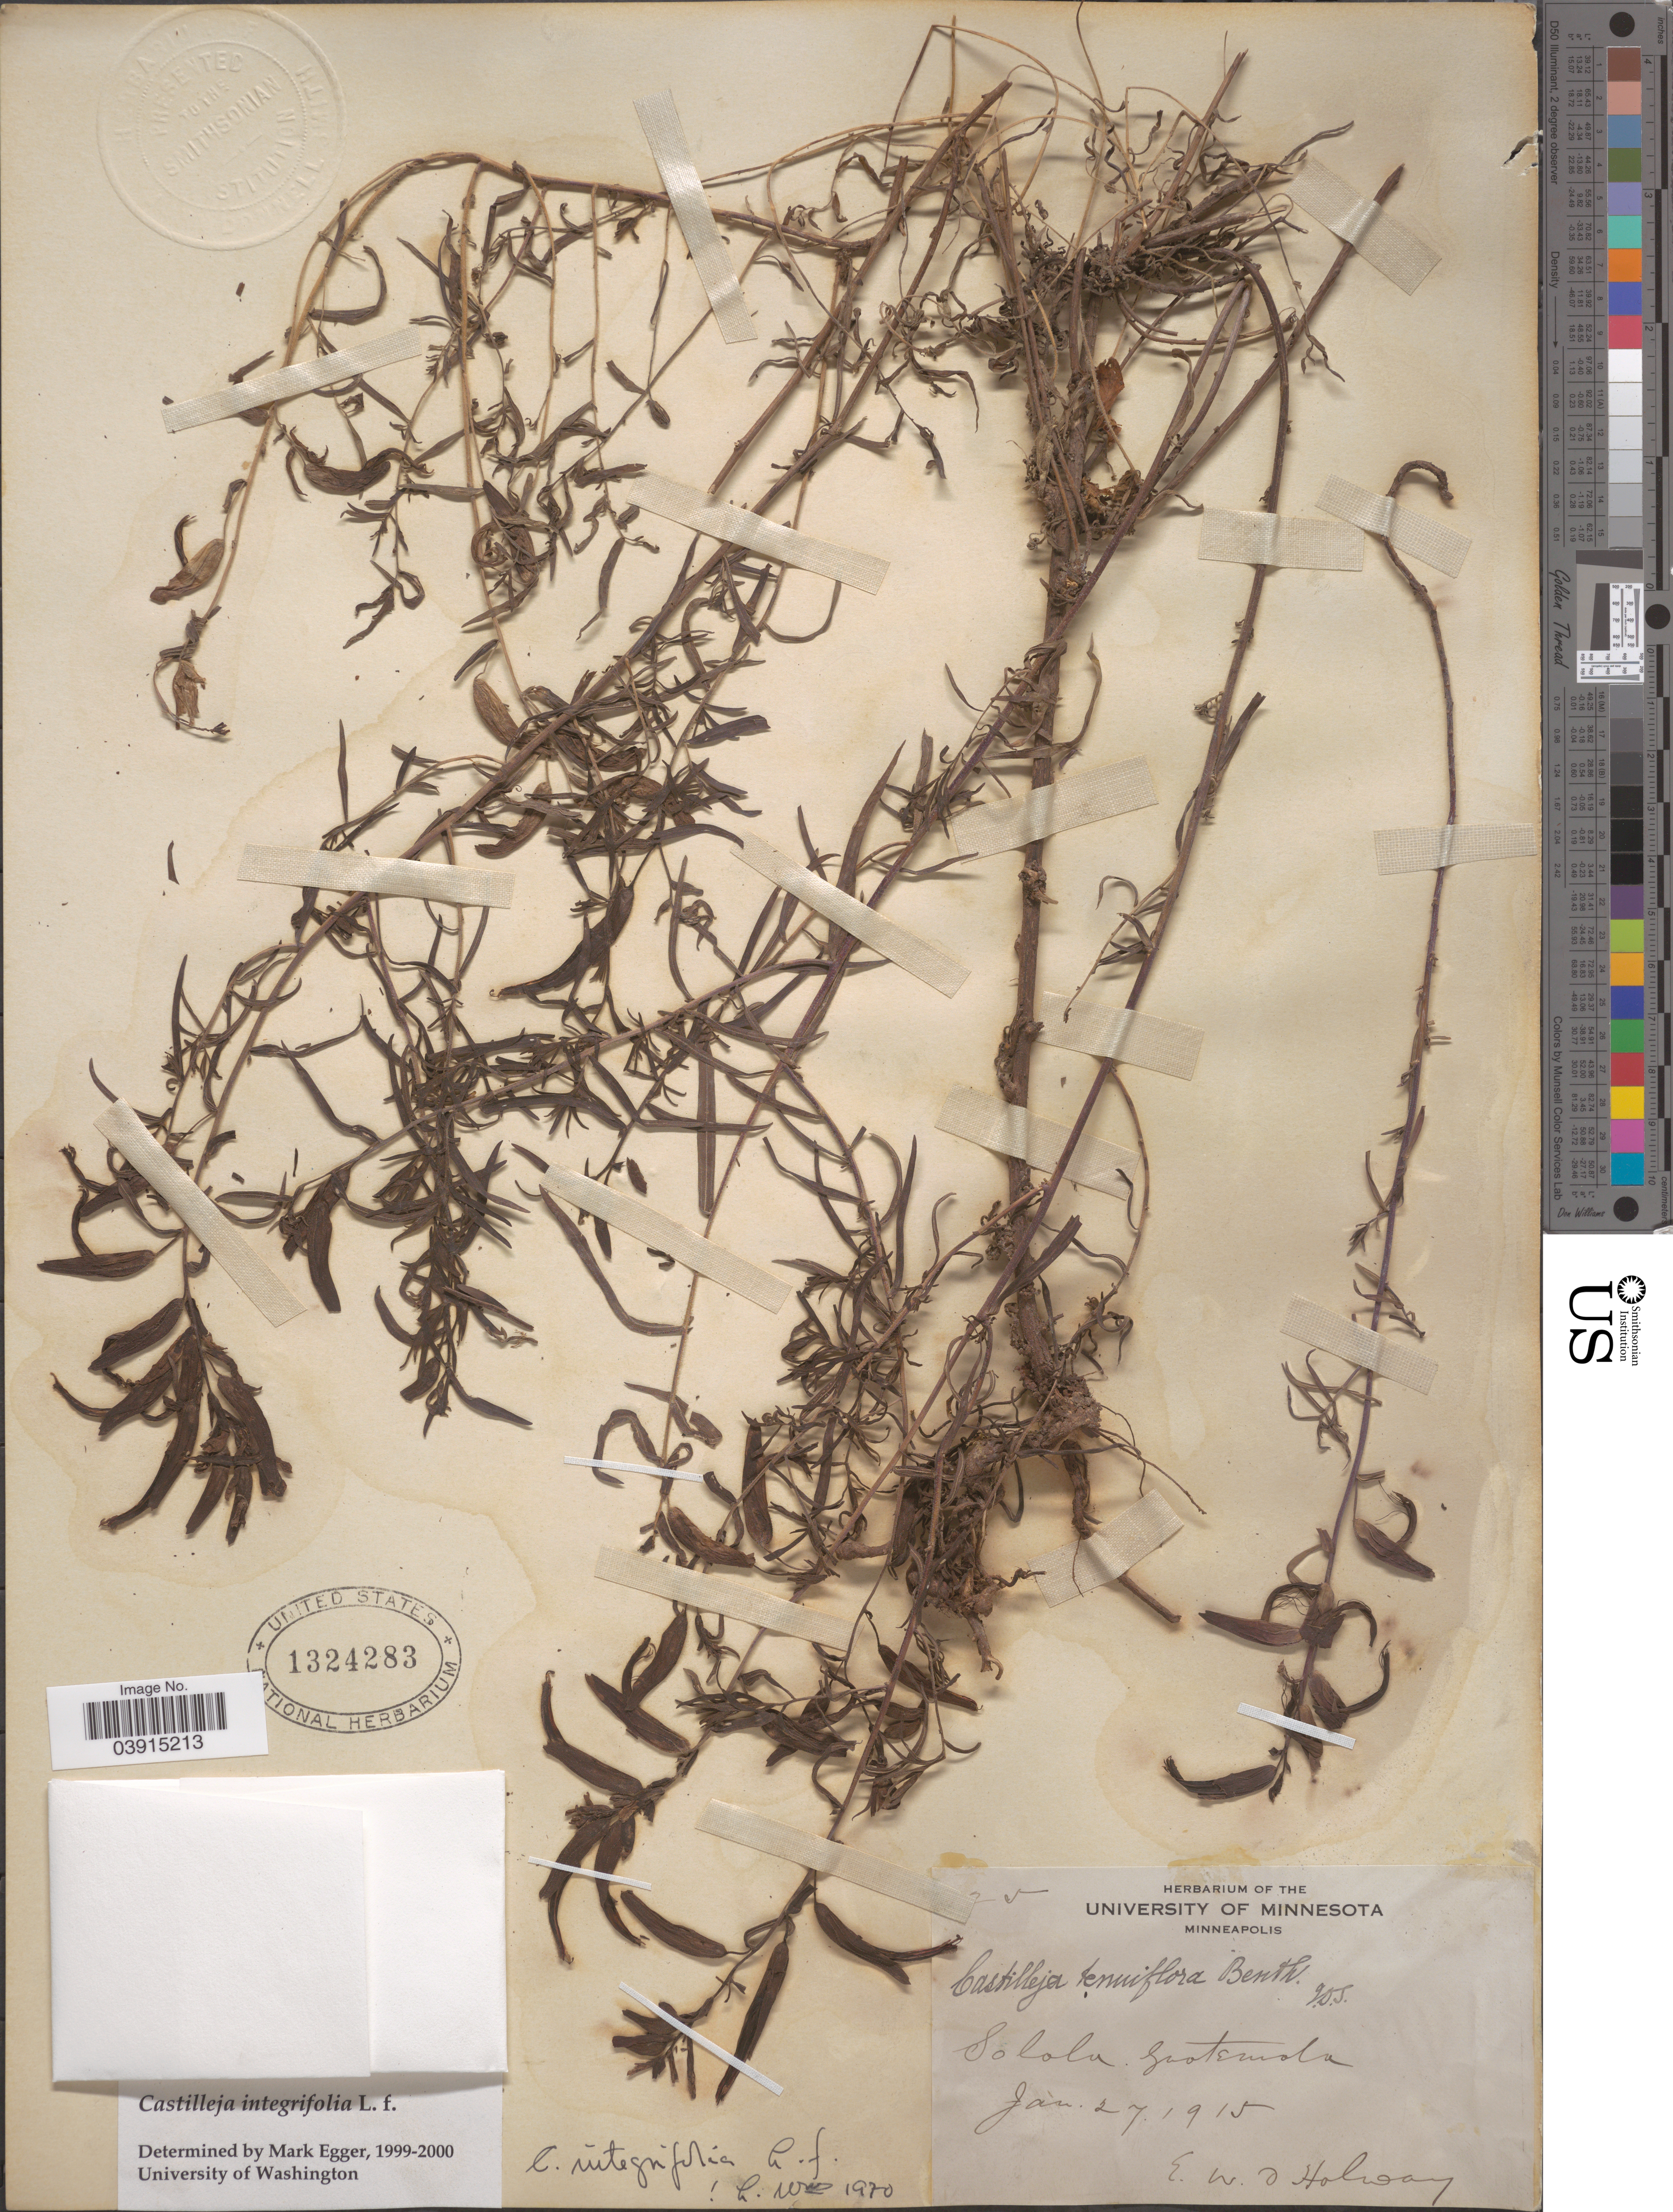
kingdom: Plantae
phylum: Tracheophyta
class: Magnoliopsida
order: Lamiales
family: Orobanchaceae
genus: Castilleja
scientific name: Castilleja integrifolia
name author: L. f.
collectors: E. W. D. Holway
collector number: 25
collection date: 1915-01-27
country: Guatemala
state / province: Solola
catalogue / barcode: US 1324283